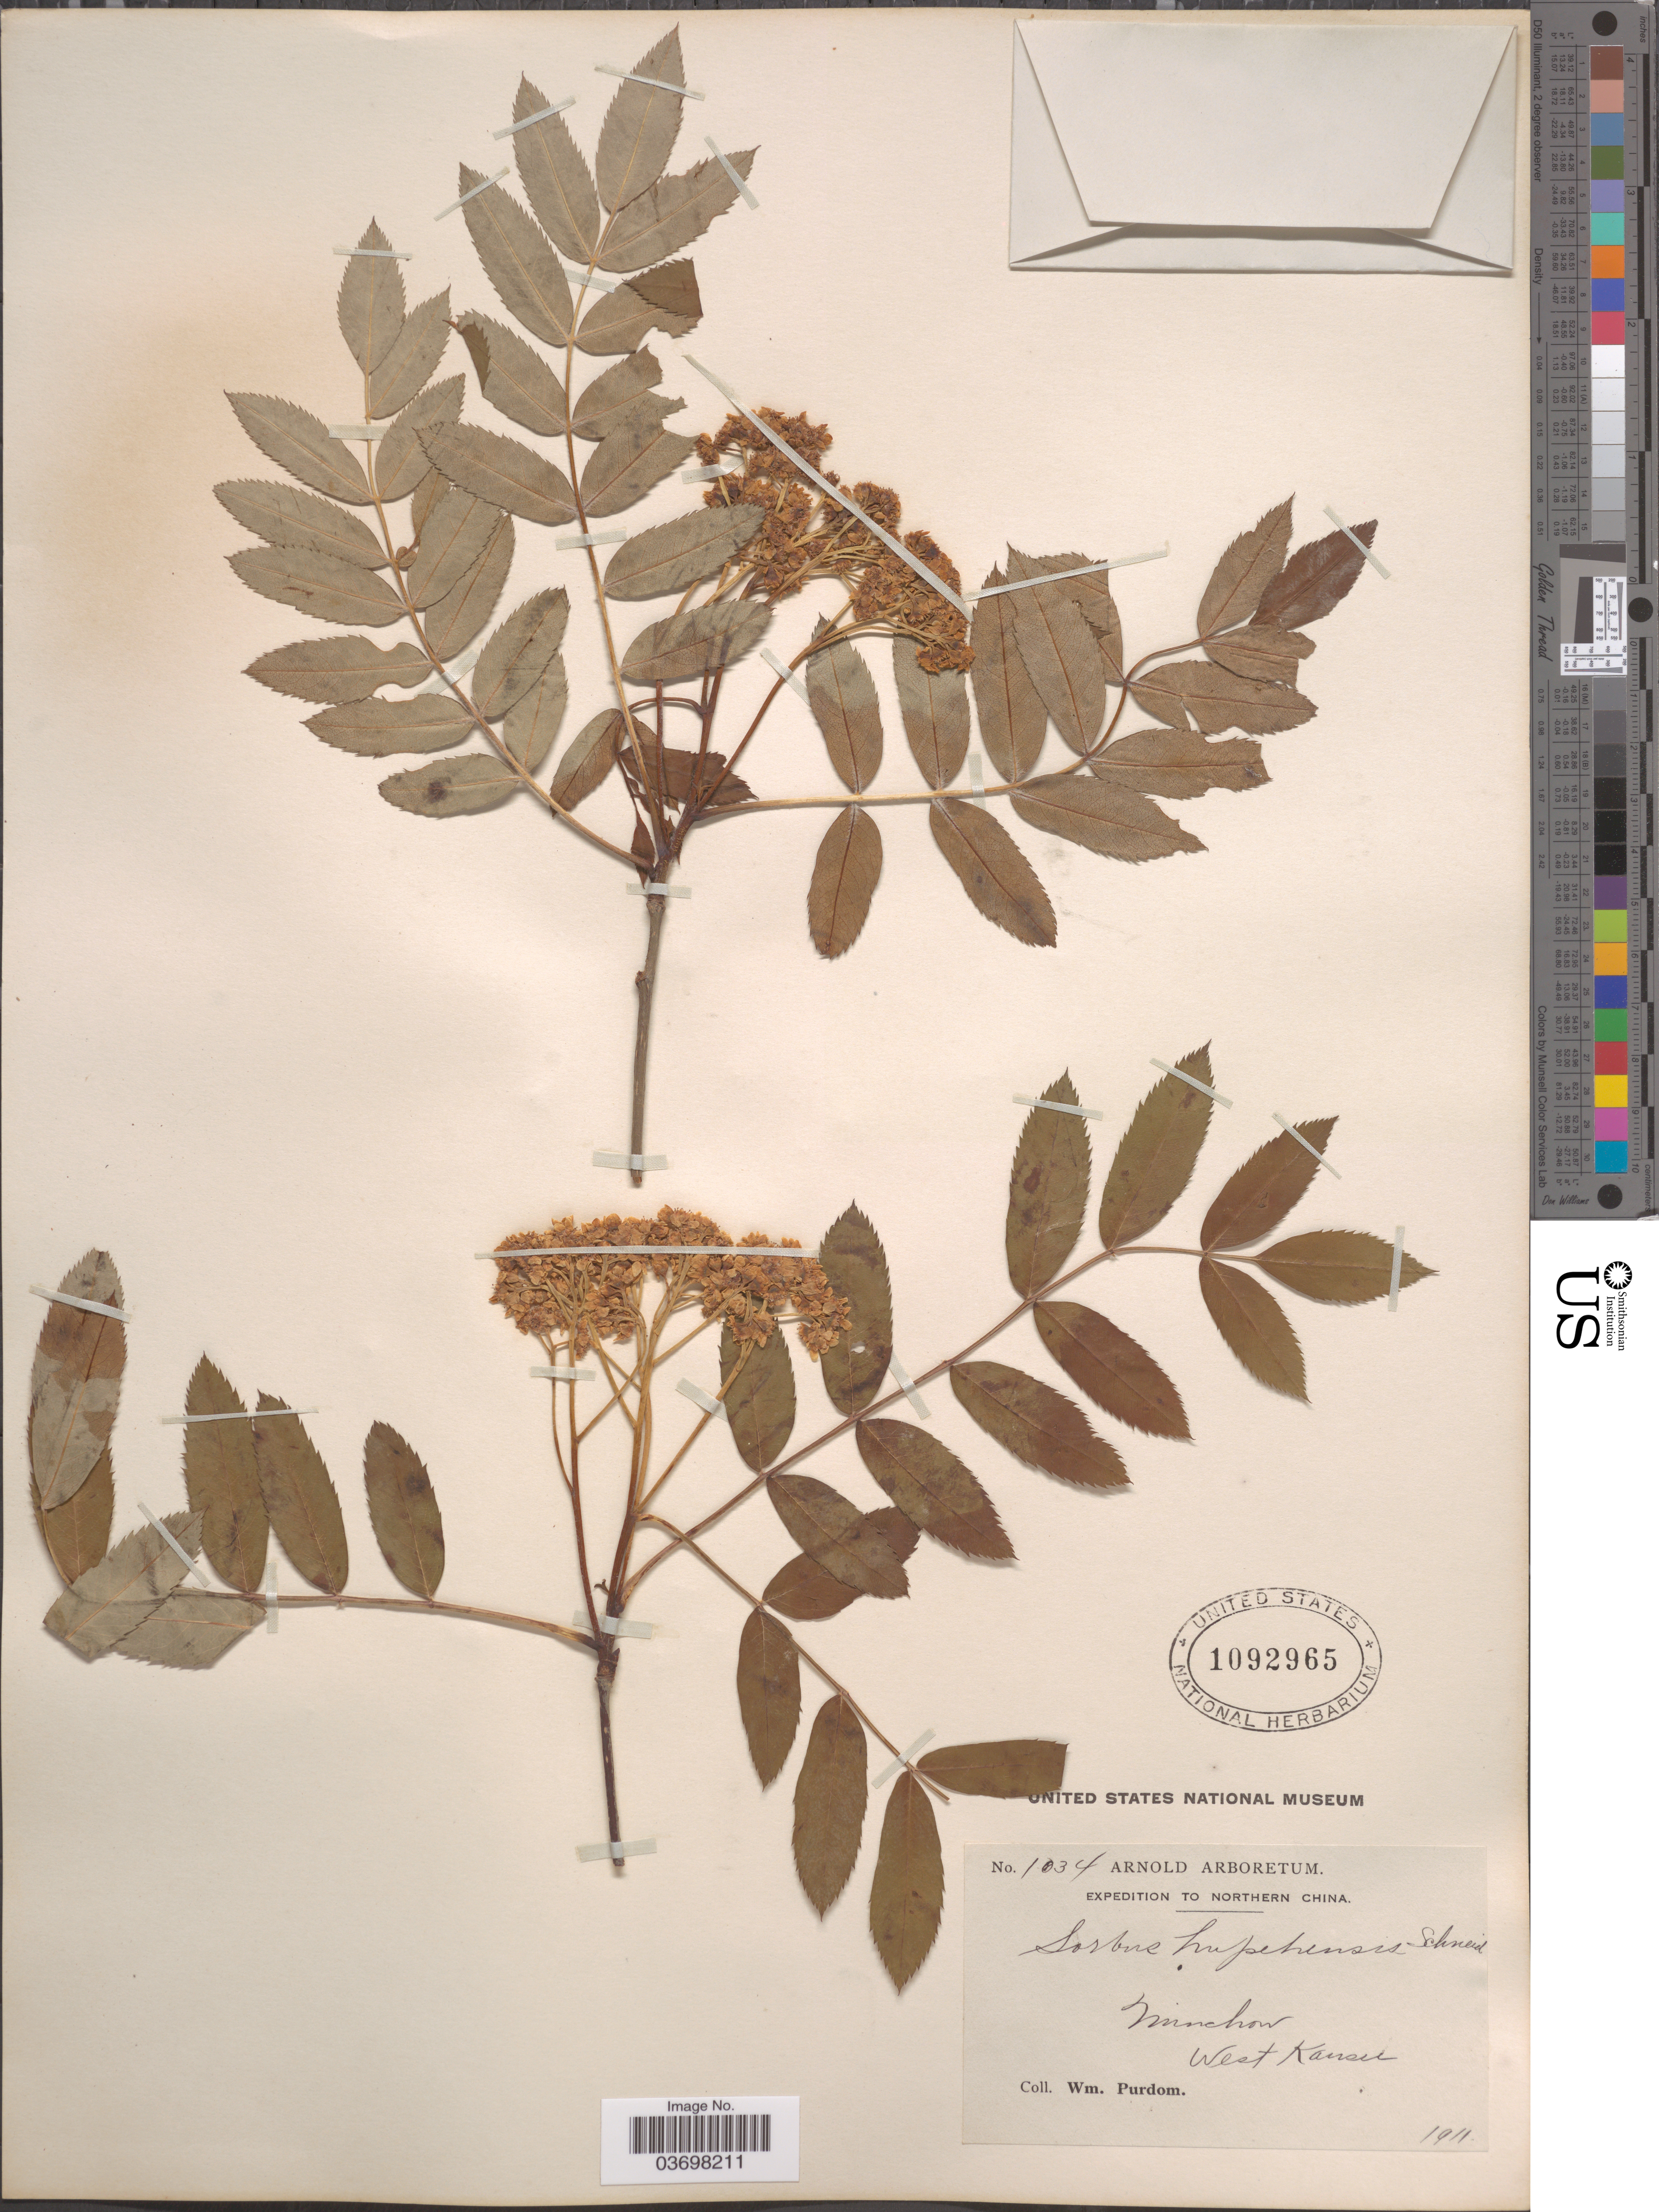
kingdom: Plantae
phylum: Tracheophyta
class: Magnoliopsida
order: Rosales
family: Rosaceae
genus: Sorbus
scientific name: Sorbus discolor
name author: hort.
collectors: W. Purdom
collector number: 1034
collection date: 1911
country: China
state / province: Gansu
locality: Northern China. Minchow. West Kansu.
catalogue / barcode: US 1092965